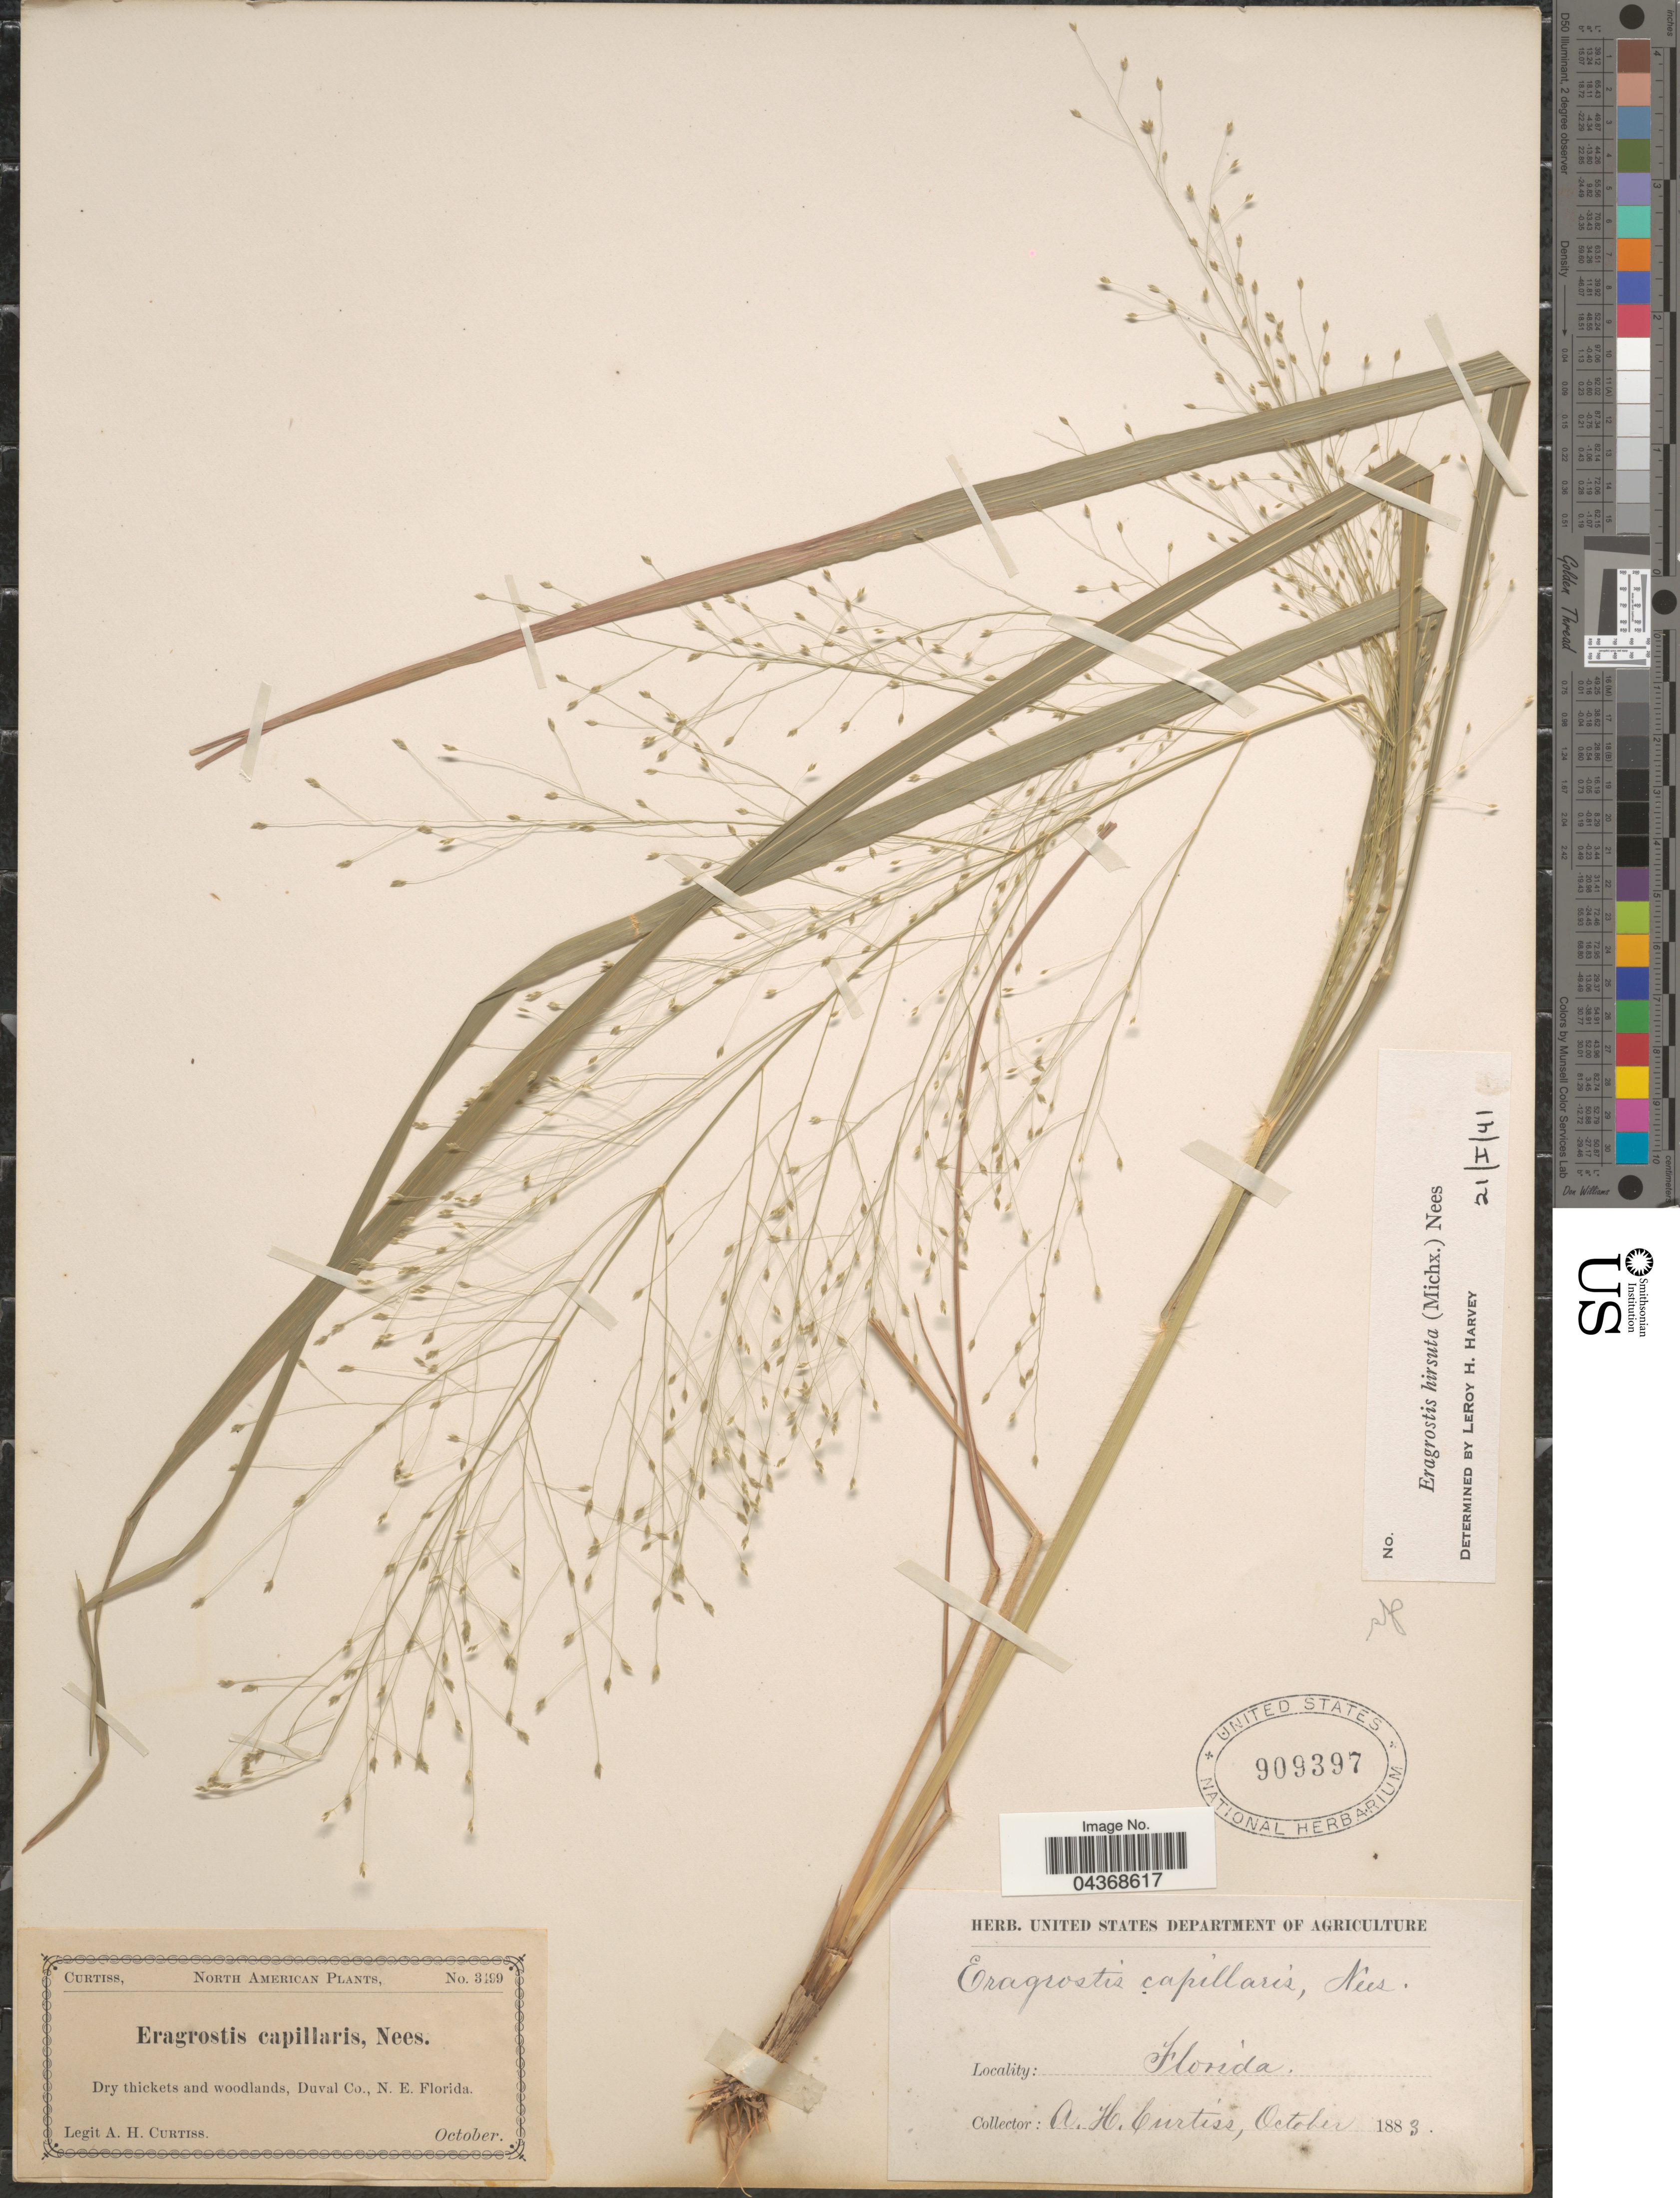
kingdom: Plantae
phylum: Tracheophyta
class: Liliopsida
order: Poales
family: Poaceae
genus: Eragrostis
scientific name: Eragrostis hirsuta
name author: (Michx.) Nees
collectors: A. H. Curtiss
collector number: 3499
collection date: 1883-10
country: United States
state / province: Florida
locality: Dry thickets and woodlands, Duval Co., N. E. Florida.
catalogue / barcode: US 909397